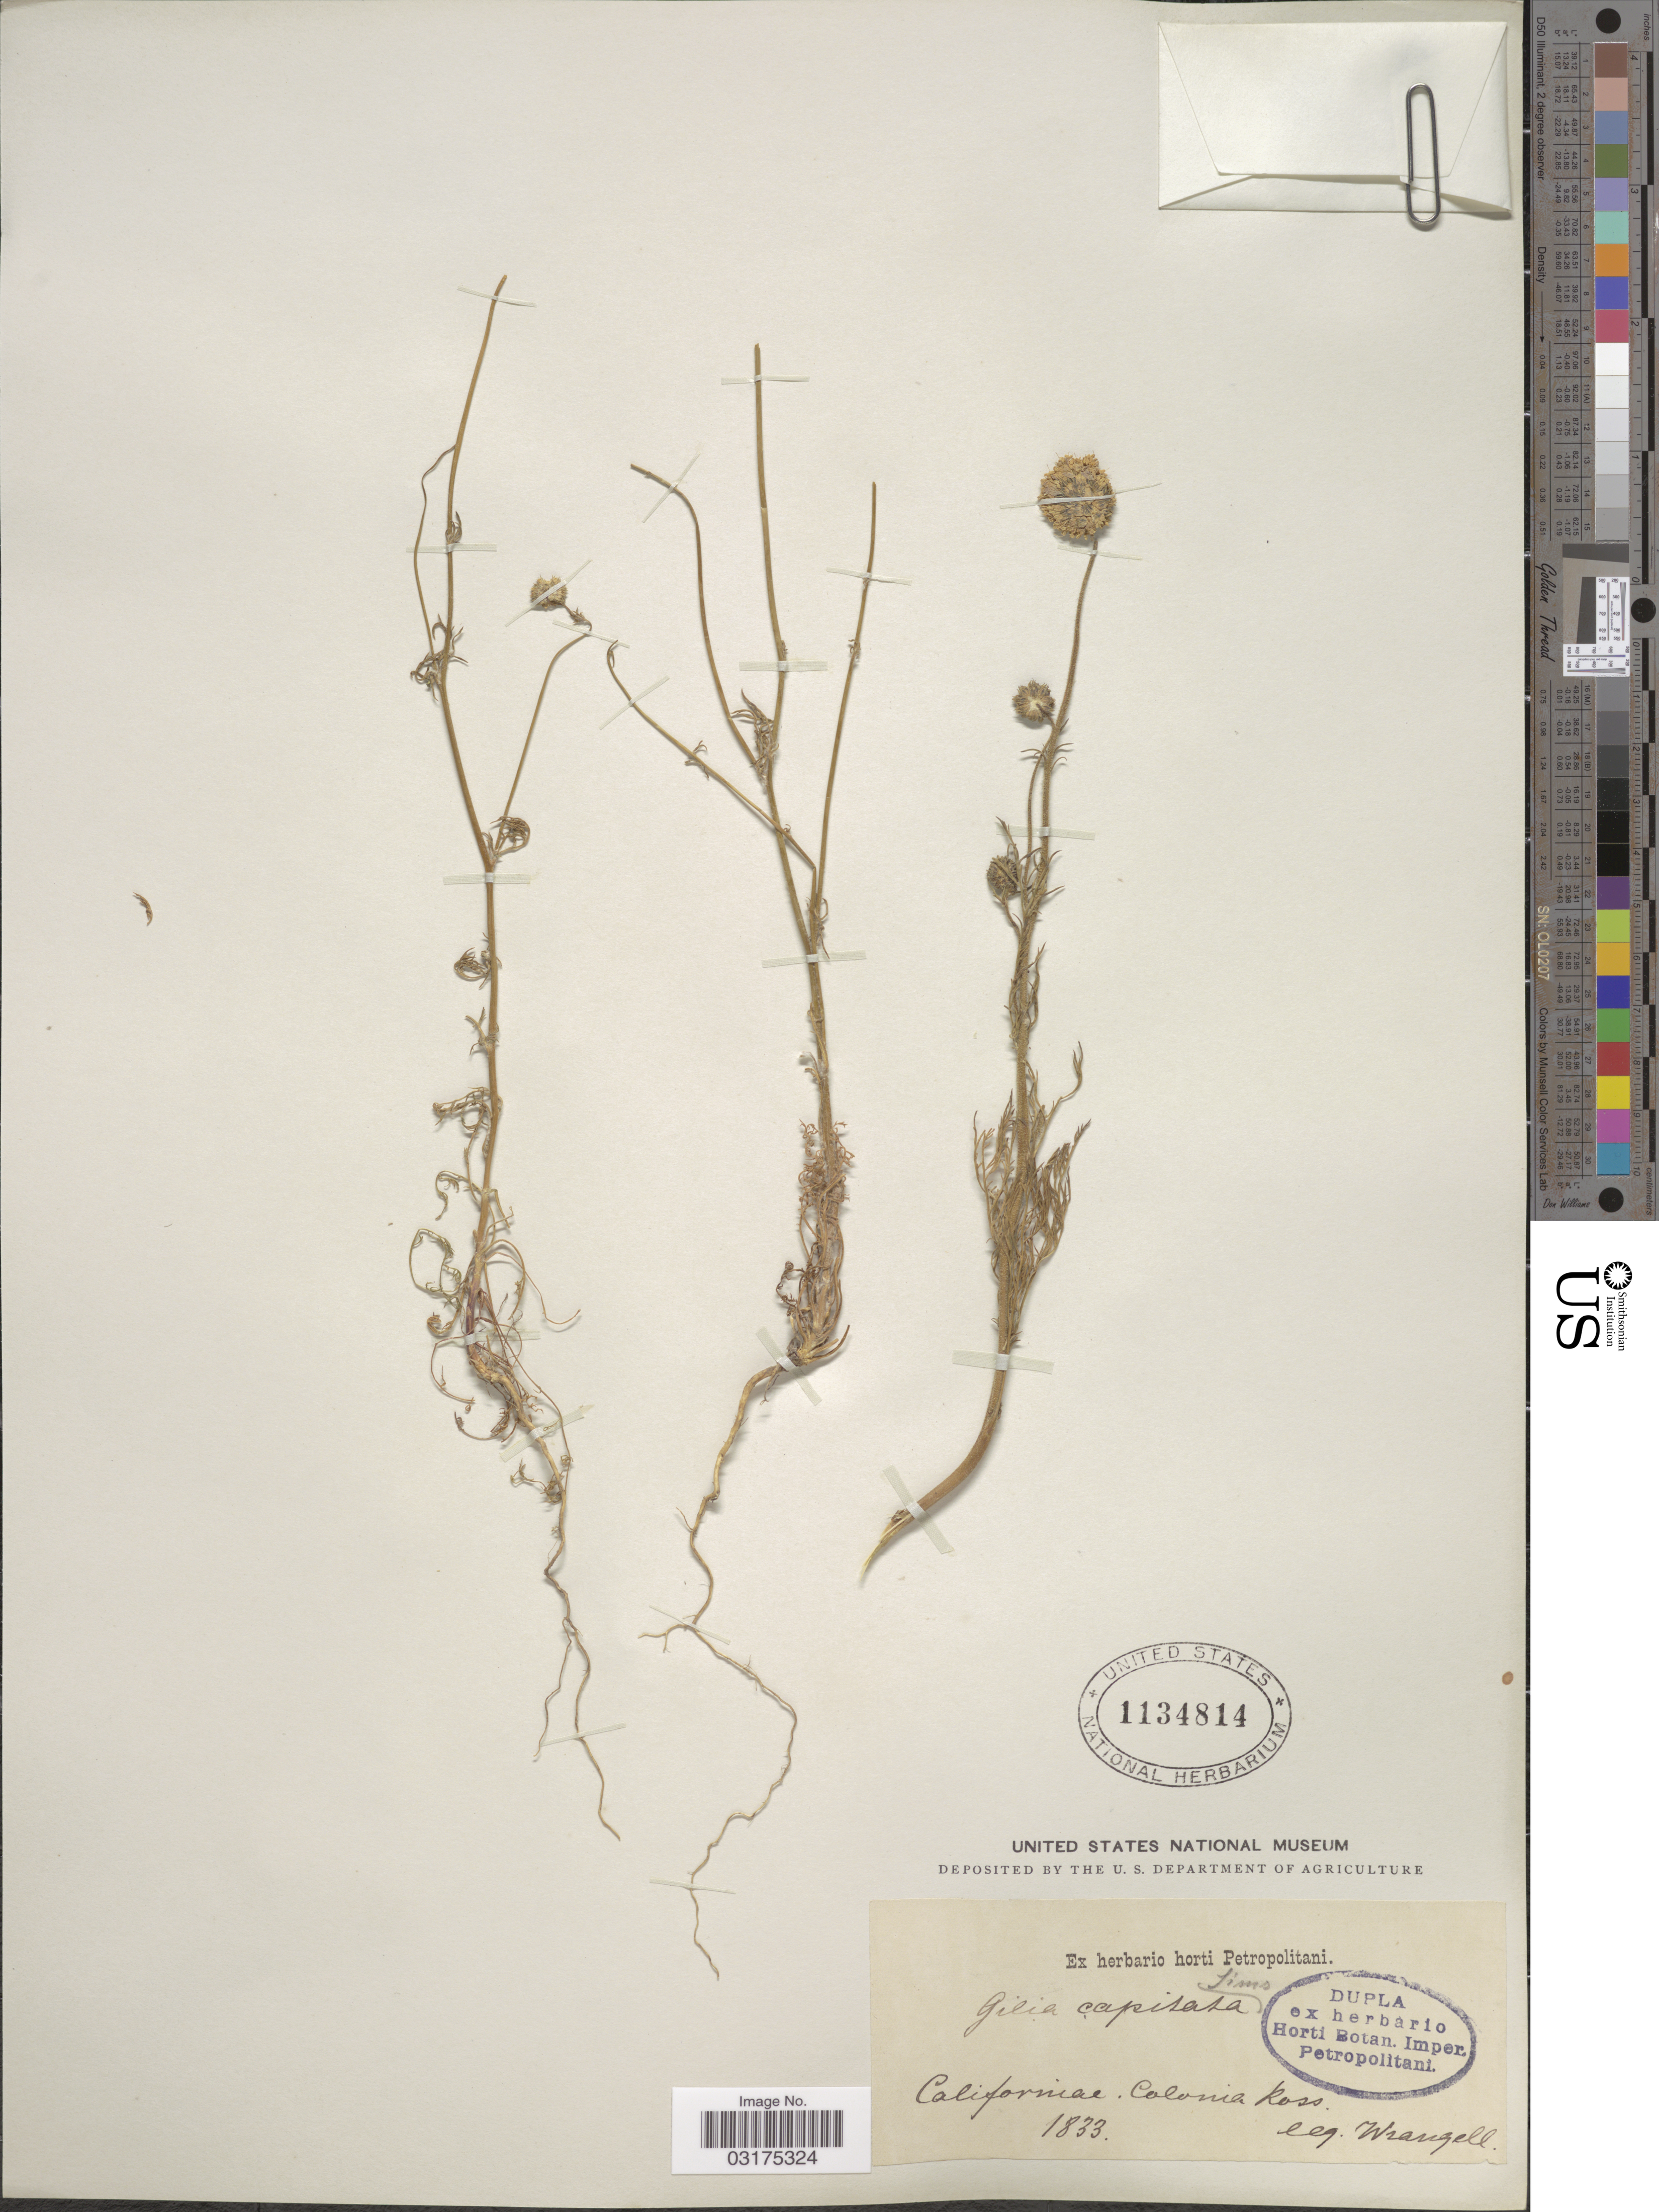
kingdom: Plantae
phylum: Tracheophyta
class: Magnoliopsida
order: Ericales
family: Polemoniaceae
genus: Gilia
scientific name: Gilia capitata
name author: Sims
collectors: Wrangell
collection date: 1833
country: United States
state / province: California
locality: Colonia Ross.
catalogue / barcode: US 1134814